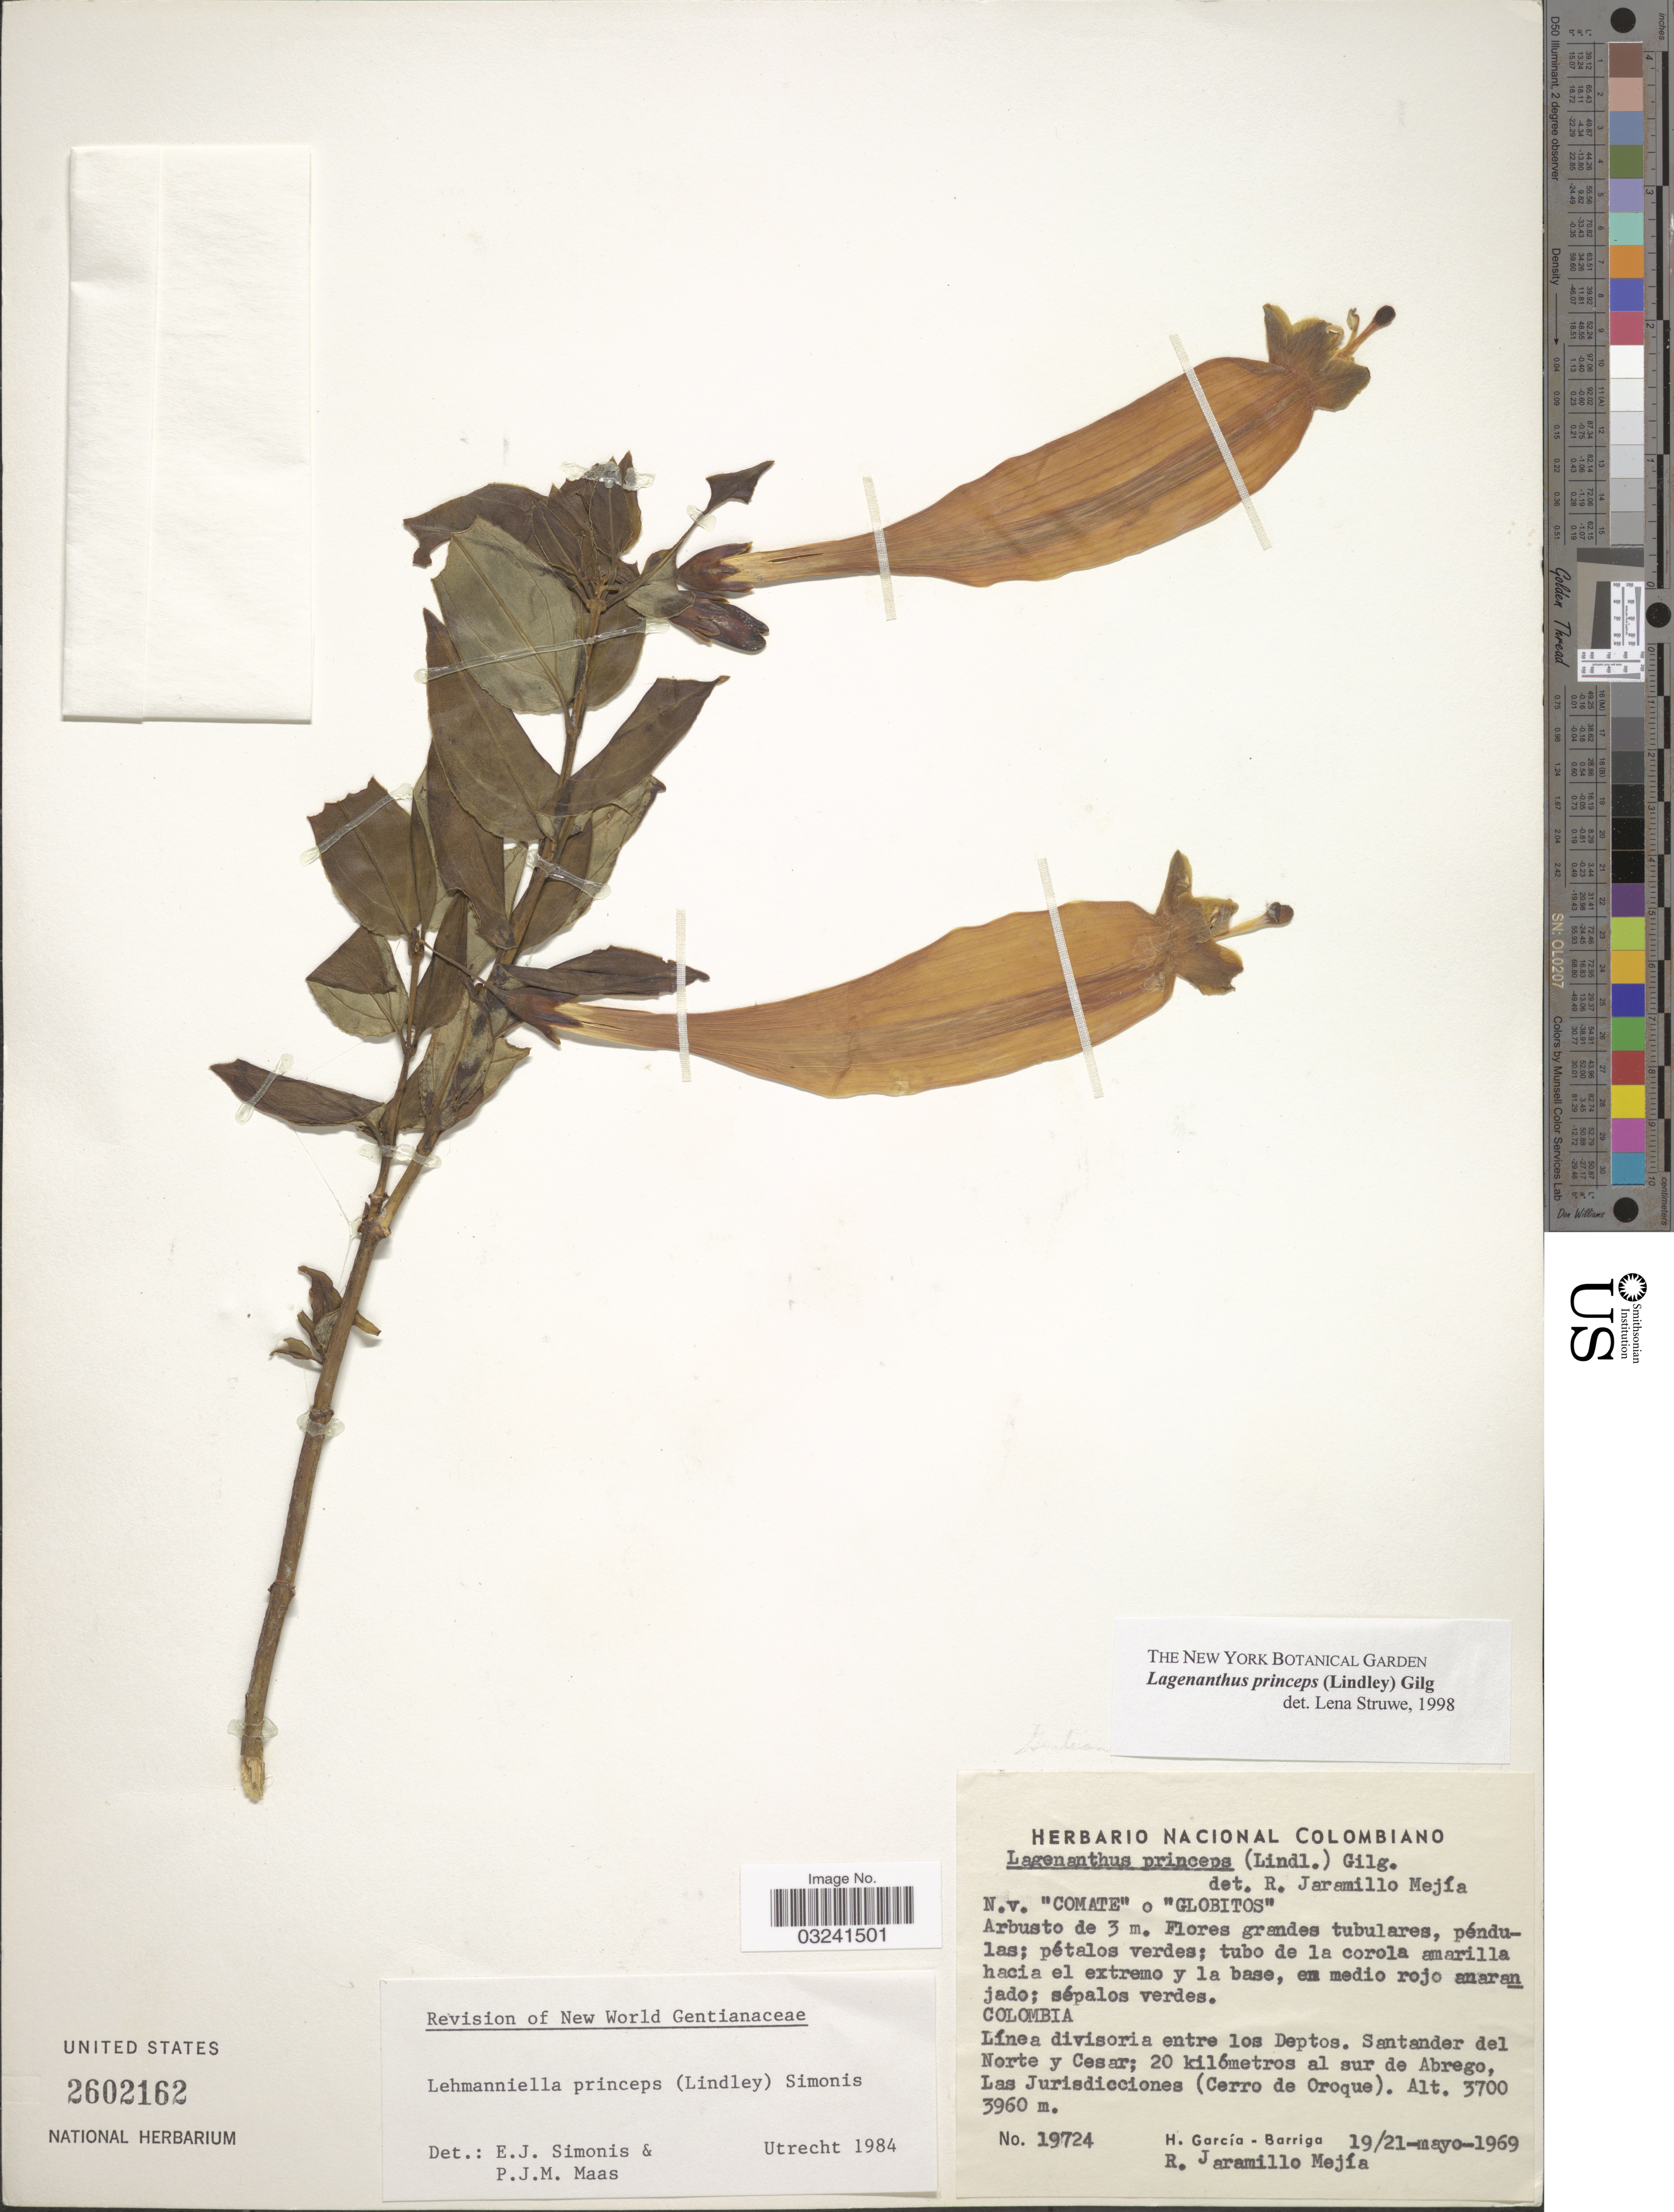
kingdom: Plantae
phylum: Tracheophyta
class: Magnoliopsida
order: Gentianales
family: Gentianaceae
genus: Lagenanthus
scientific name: Lagenanthus princeps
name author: (Lindl.) Gilg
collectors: H. García Barriga & R. Jaramillo M.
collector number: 19724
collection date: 1969-05-19/1969-05-21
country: Colombia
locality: Santander del Norte y Cesar; 20 kilómetros al sur de Abrego, Las Jurisdicciones (Cerro de Oroque).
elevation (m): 3700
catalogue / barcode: US 2602162